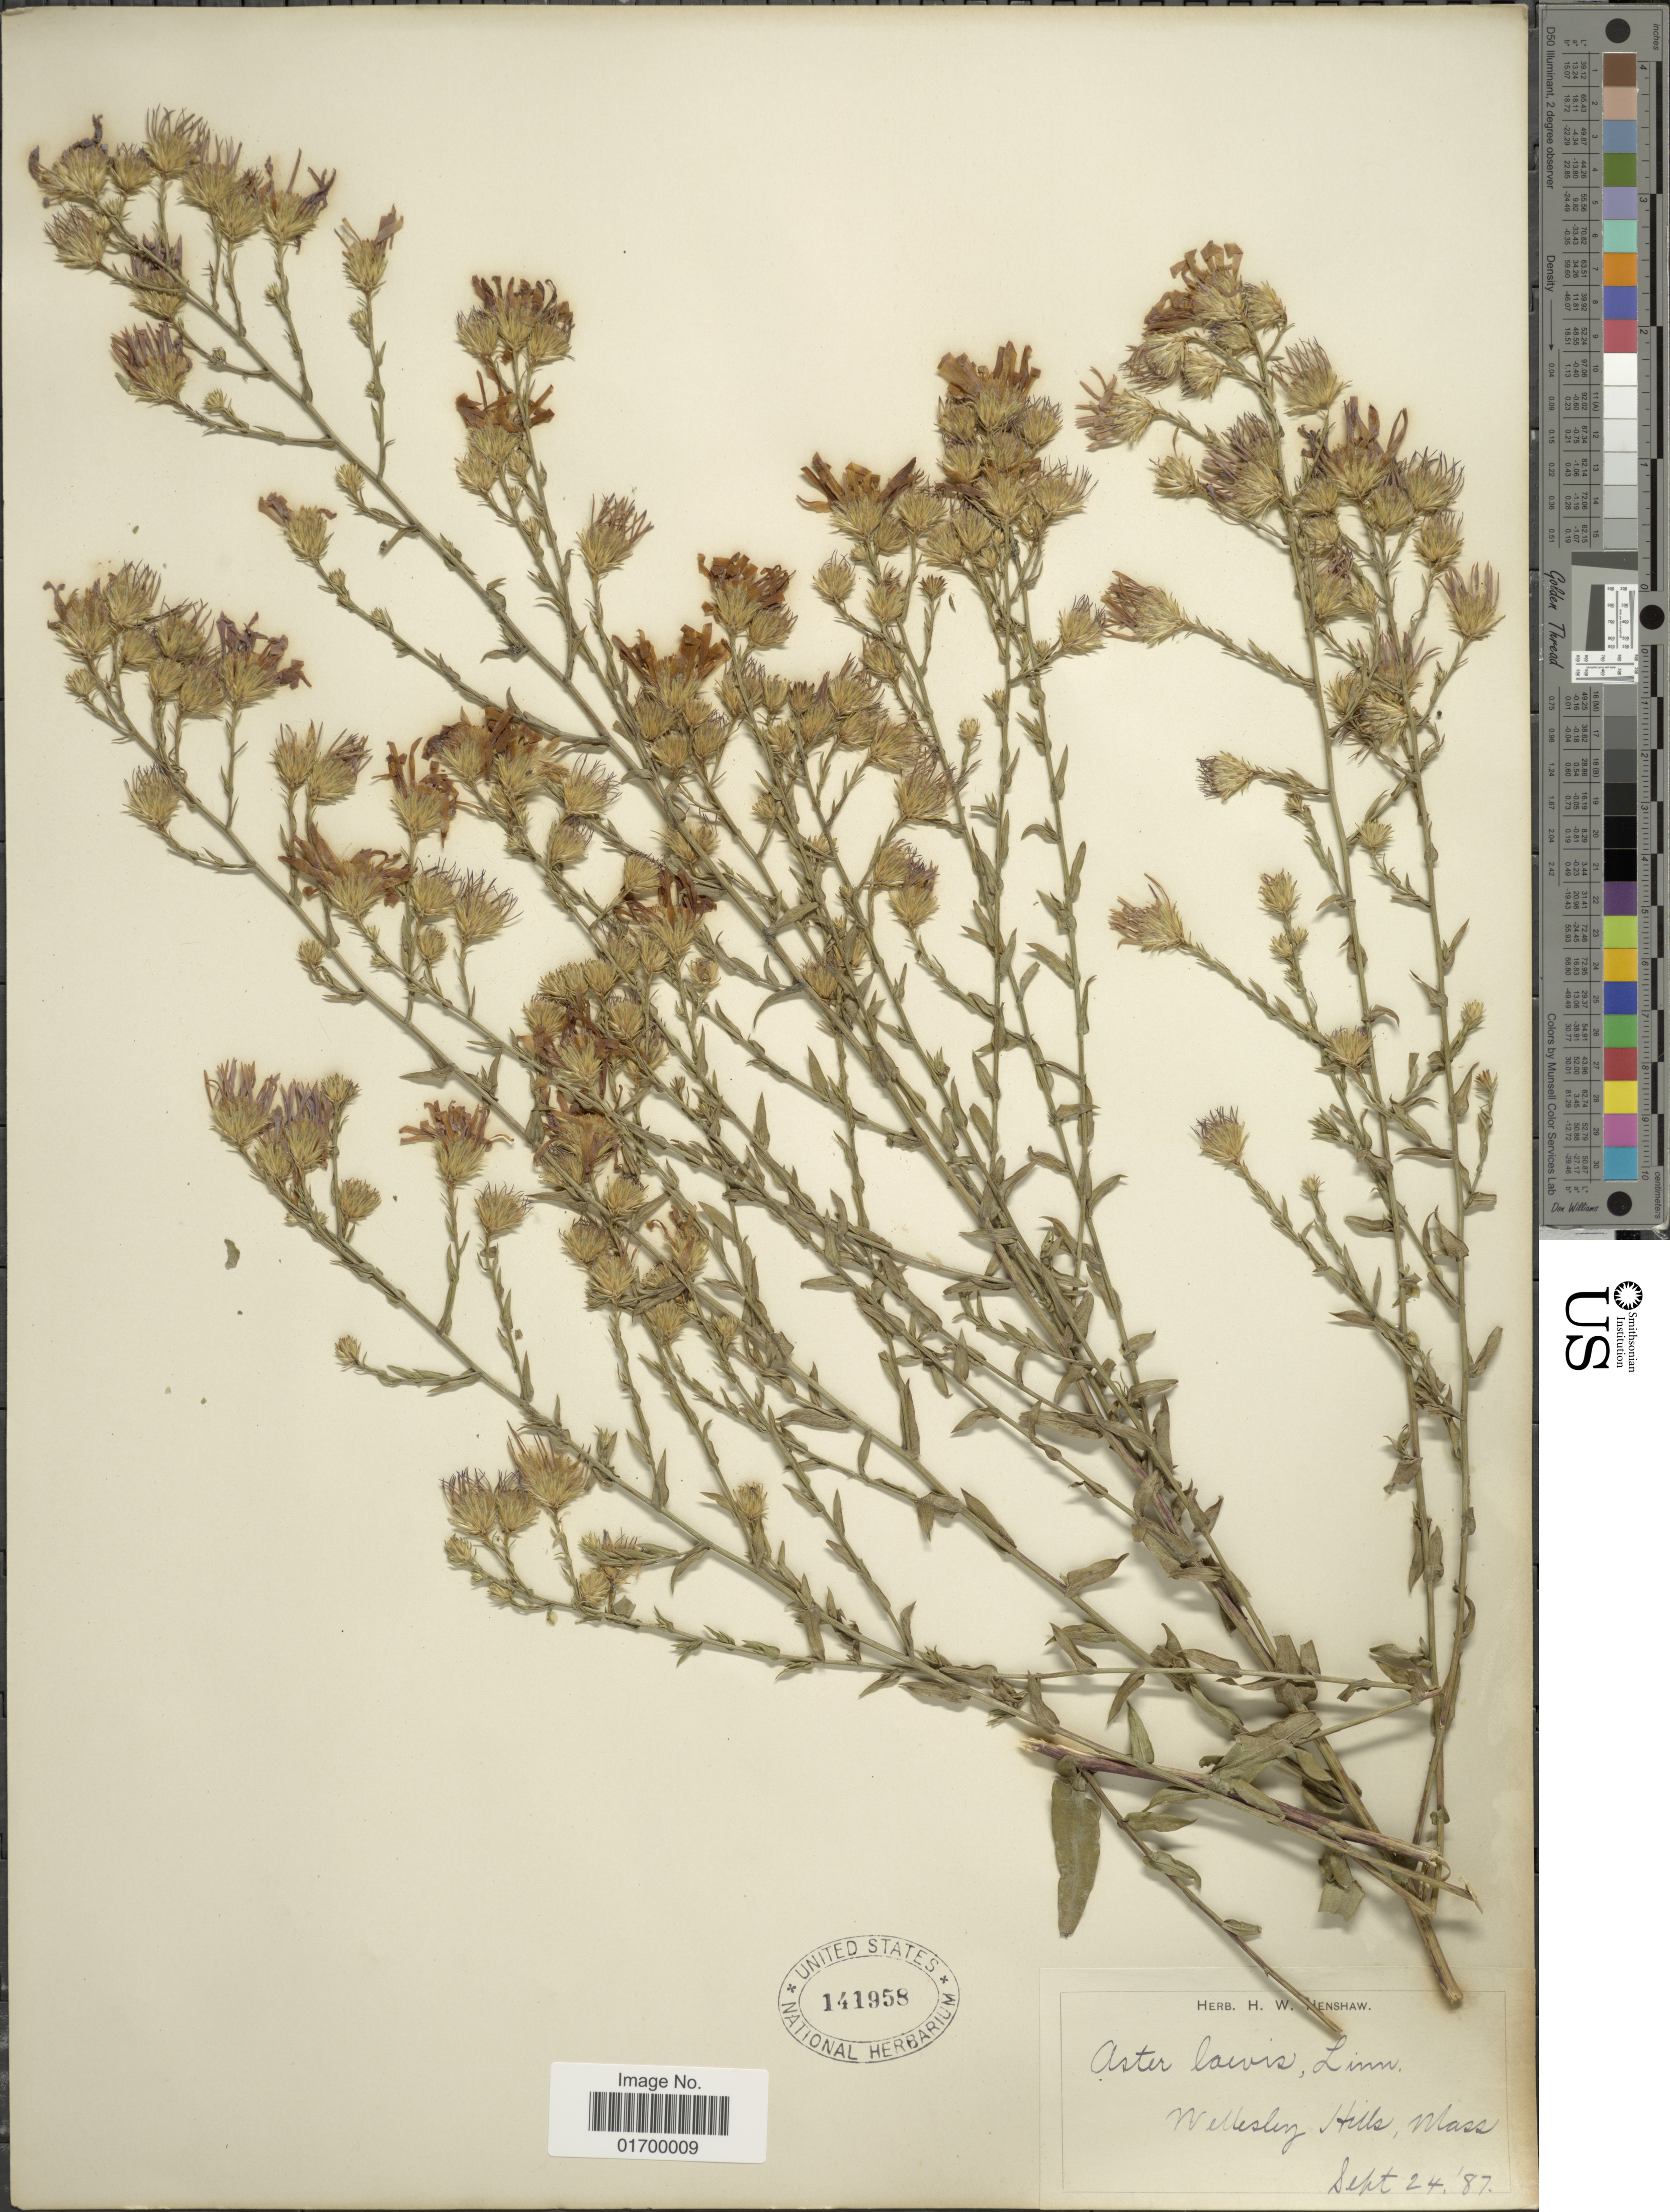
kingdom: Plantae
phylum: Tracheophyta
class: Magnoliopsida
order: Asterales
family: Asteraceae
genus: Symphyotrichum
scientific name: Symphyotrichum laeve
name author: (L.) Á. Löve & D. Löve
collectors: ex herb. H. W. Henshaw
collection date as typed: Transcribed d/m/y: 24/9/87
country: United States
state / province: Massachusetts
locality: Wellesley Hills, Mass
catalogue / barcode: US 141958